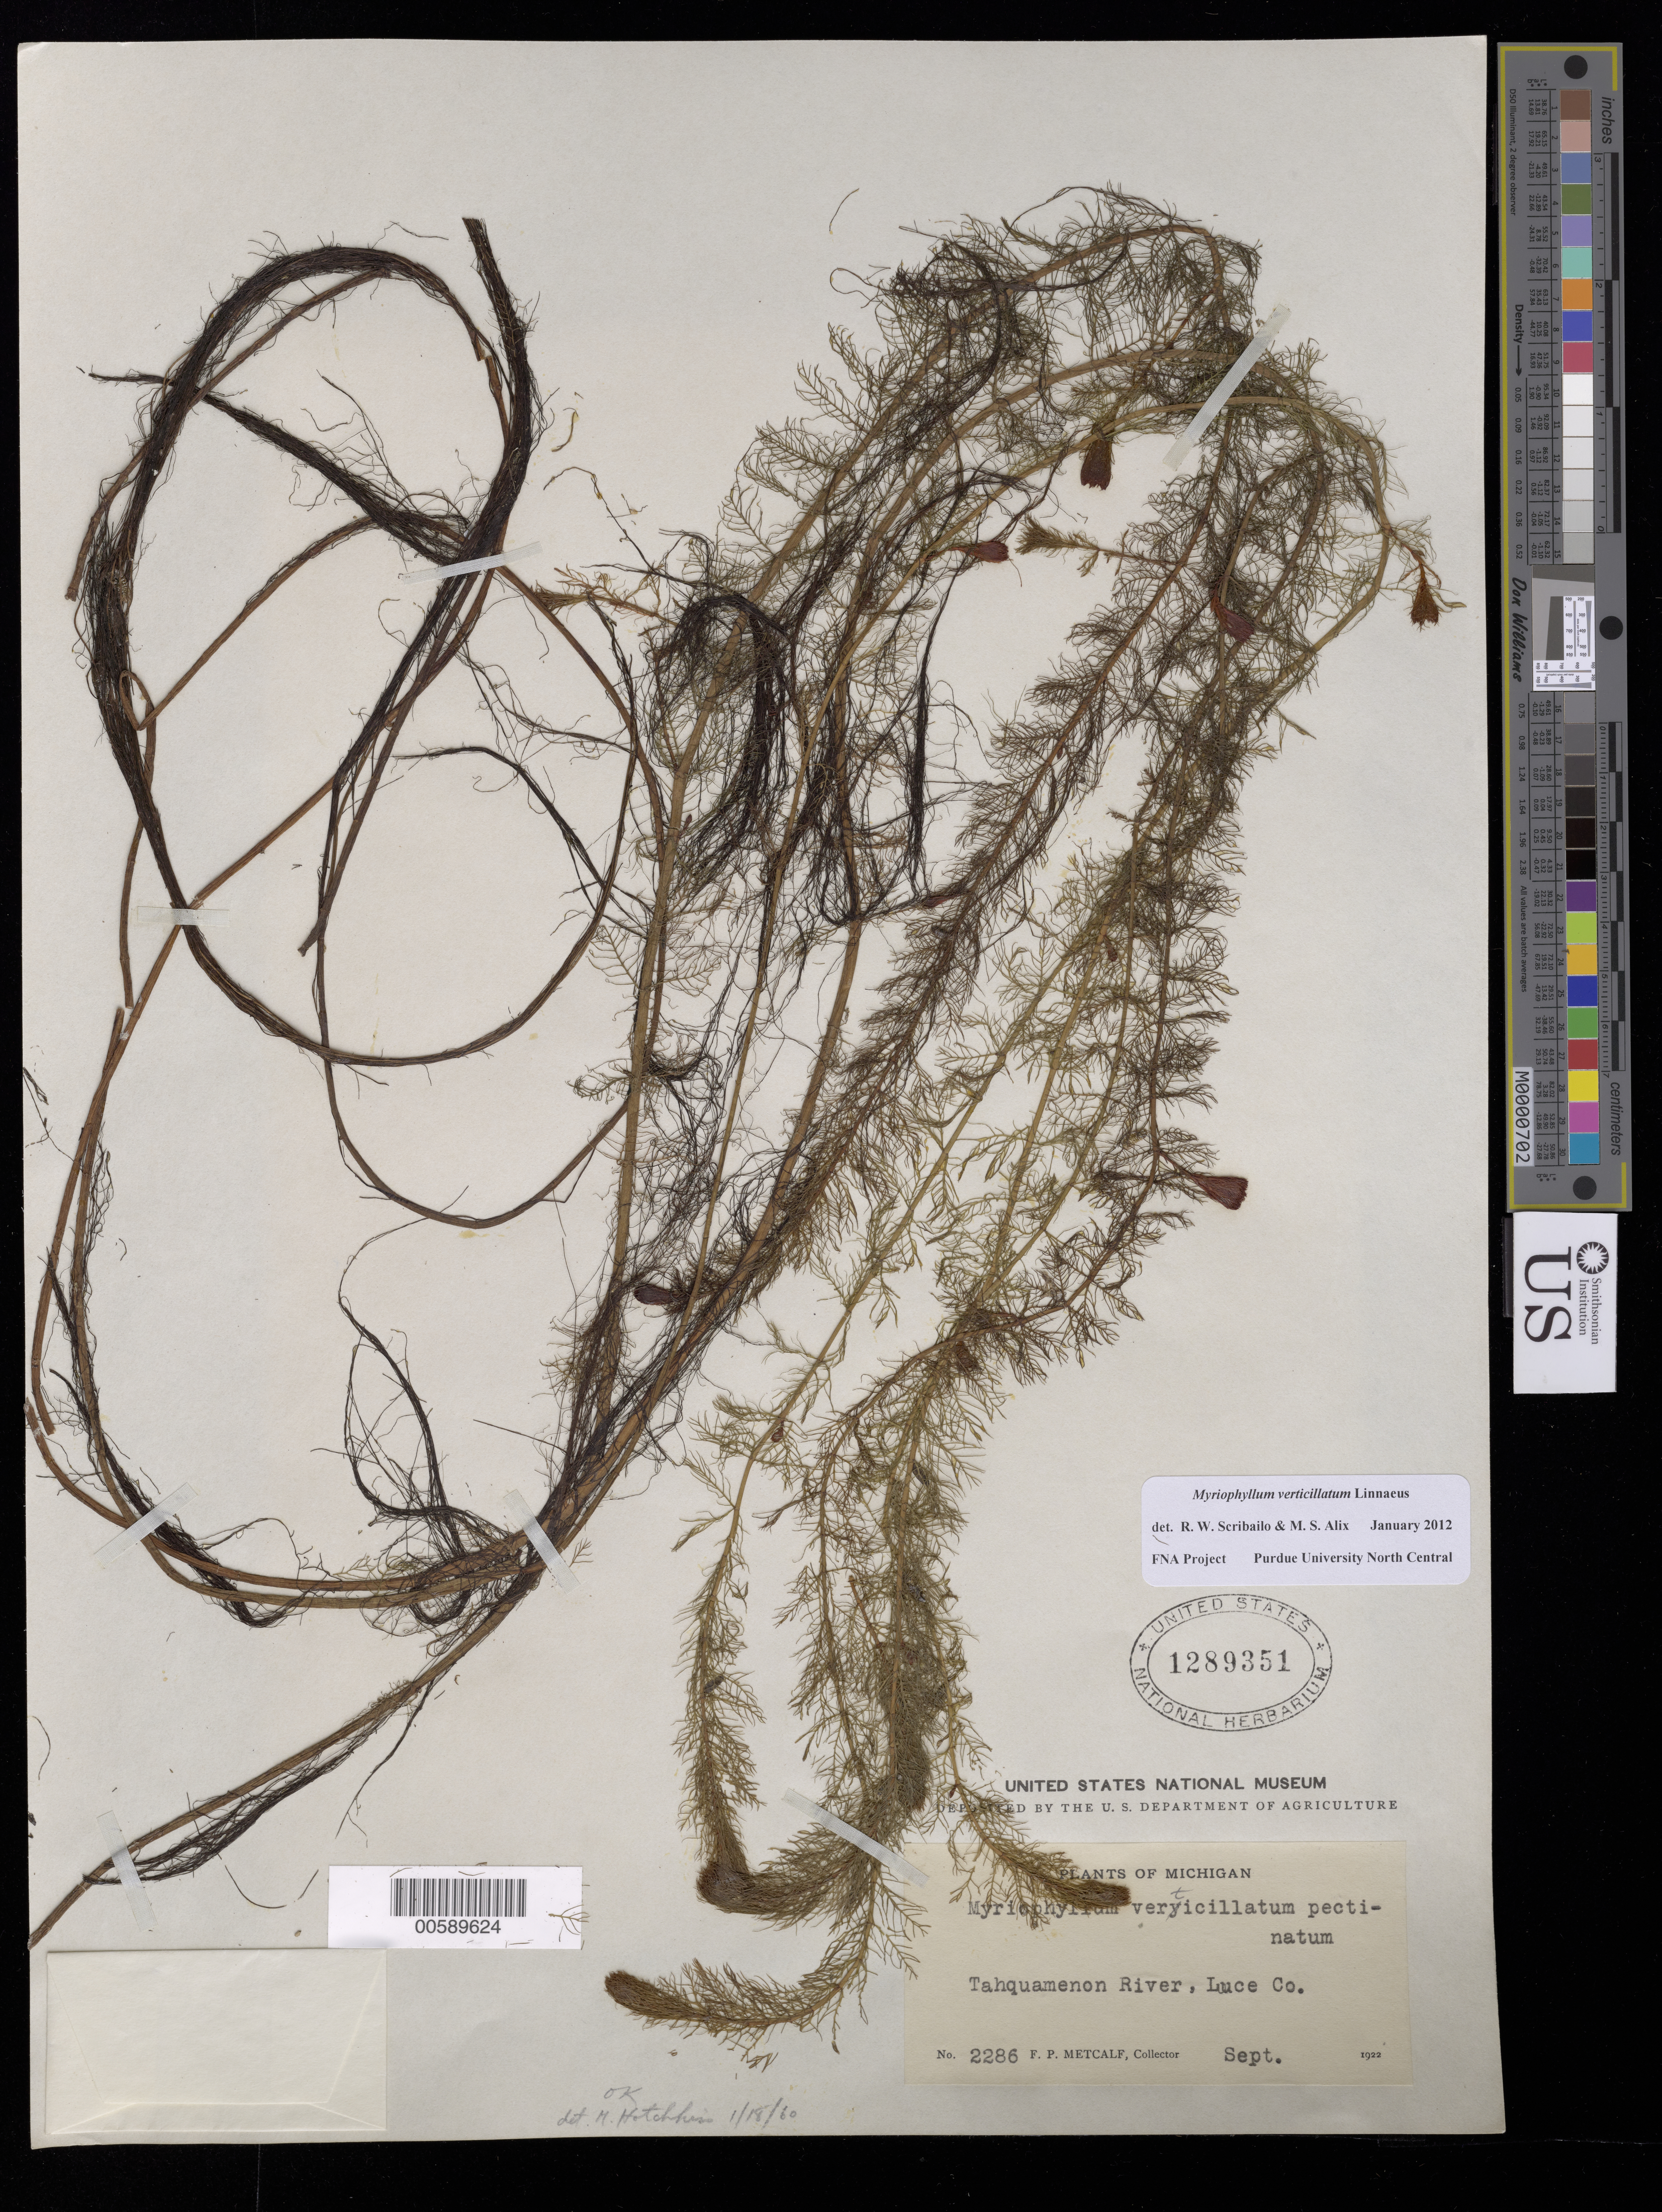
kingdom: Plantae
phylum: Tracheophyta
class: Magnoliopsida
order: Saxifragales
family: Haloragaceae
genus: Myriophyllum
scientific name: Myriophyllum verticillatum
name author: L.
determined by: Scribailo, R. W.; Alix, M. S.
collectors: F. P. Metcalf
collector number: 2286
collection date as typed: Sep 1922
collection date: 1922-09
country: United States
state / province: Michigan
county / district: Luce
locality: Tahquamenon River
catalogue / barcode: US 1289351